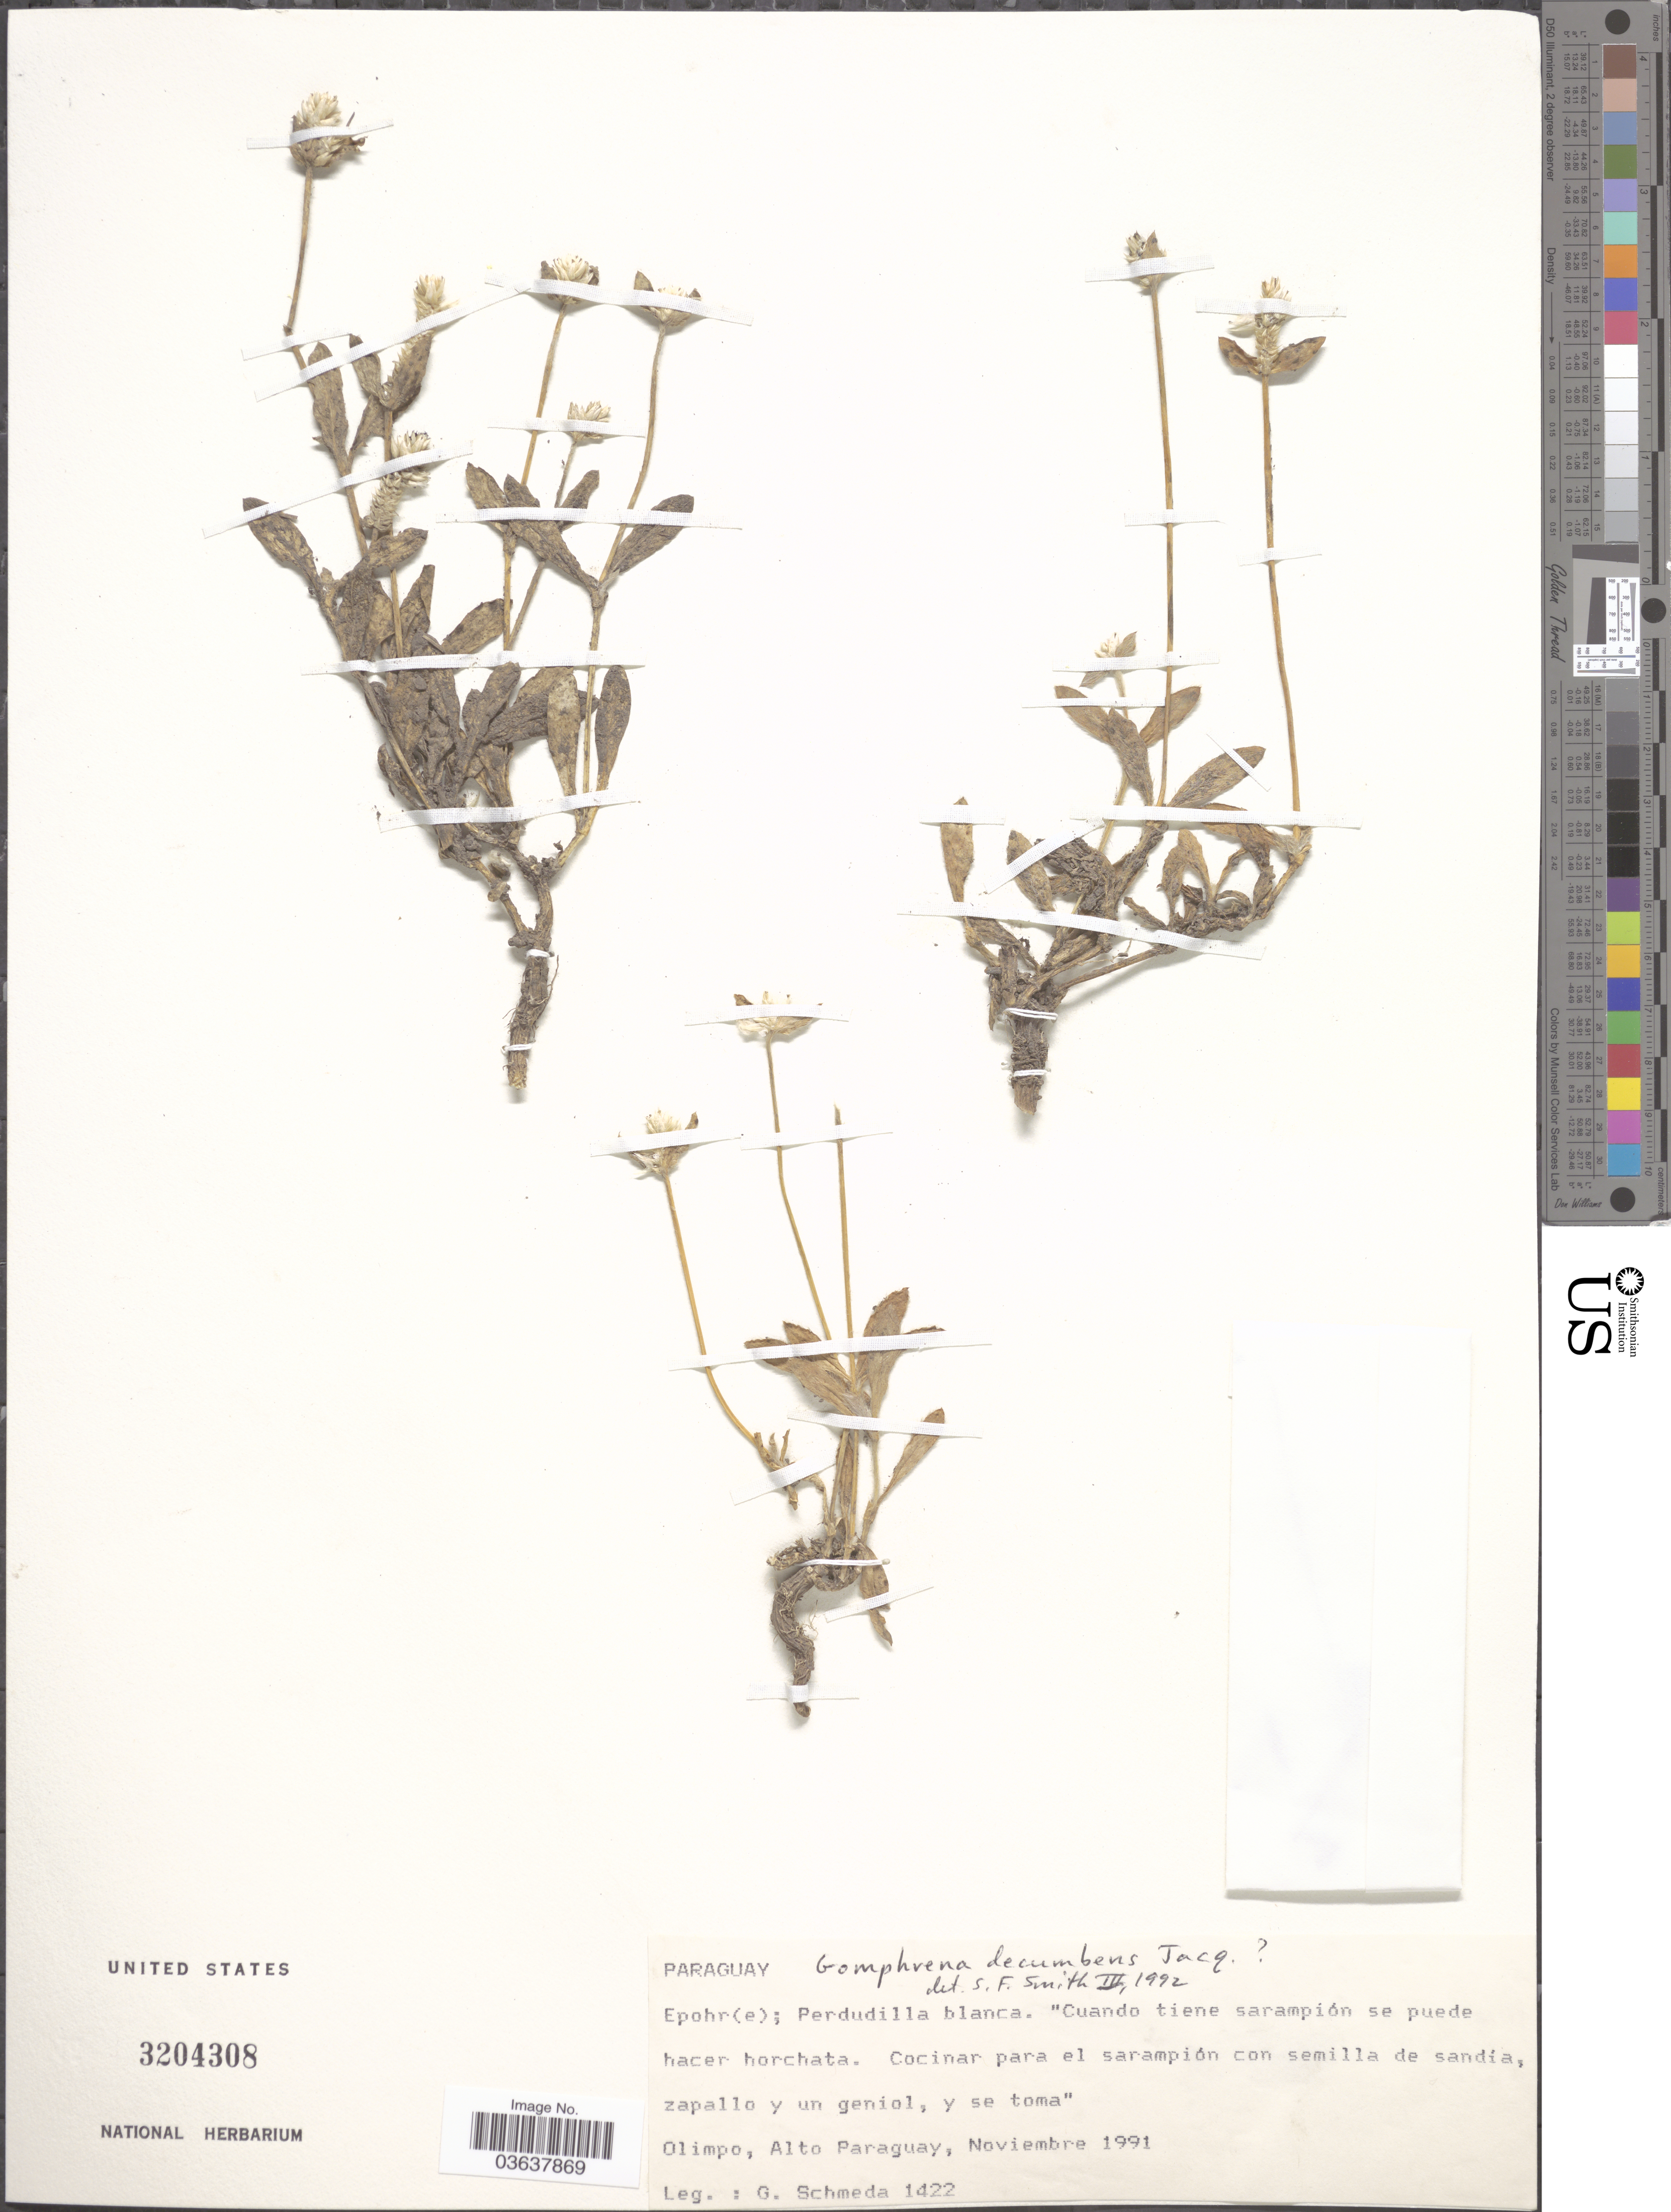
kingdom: Plantae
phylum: Tracheophyta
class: Magnoliopsida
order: Caryophyllales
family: Amaranthaceae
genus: Gomphrena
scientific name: Gomphrena decumbens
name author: Jacq.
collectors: G. Schmeda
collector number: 1422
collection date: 1991-11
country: Paraguay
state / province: Alto Paraguay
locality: Olimpo.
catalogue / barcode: US 3204308